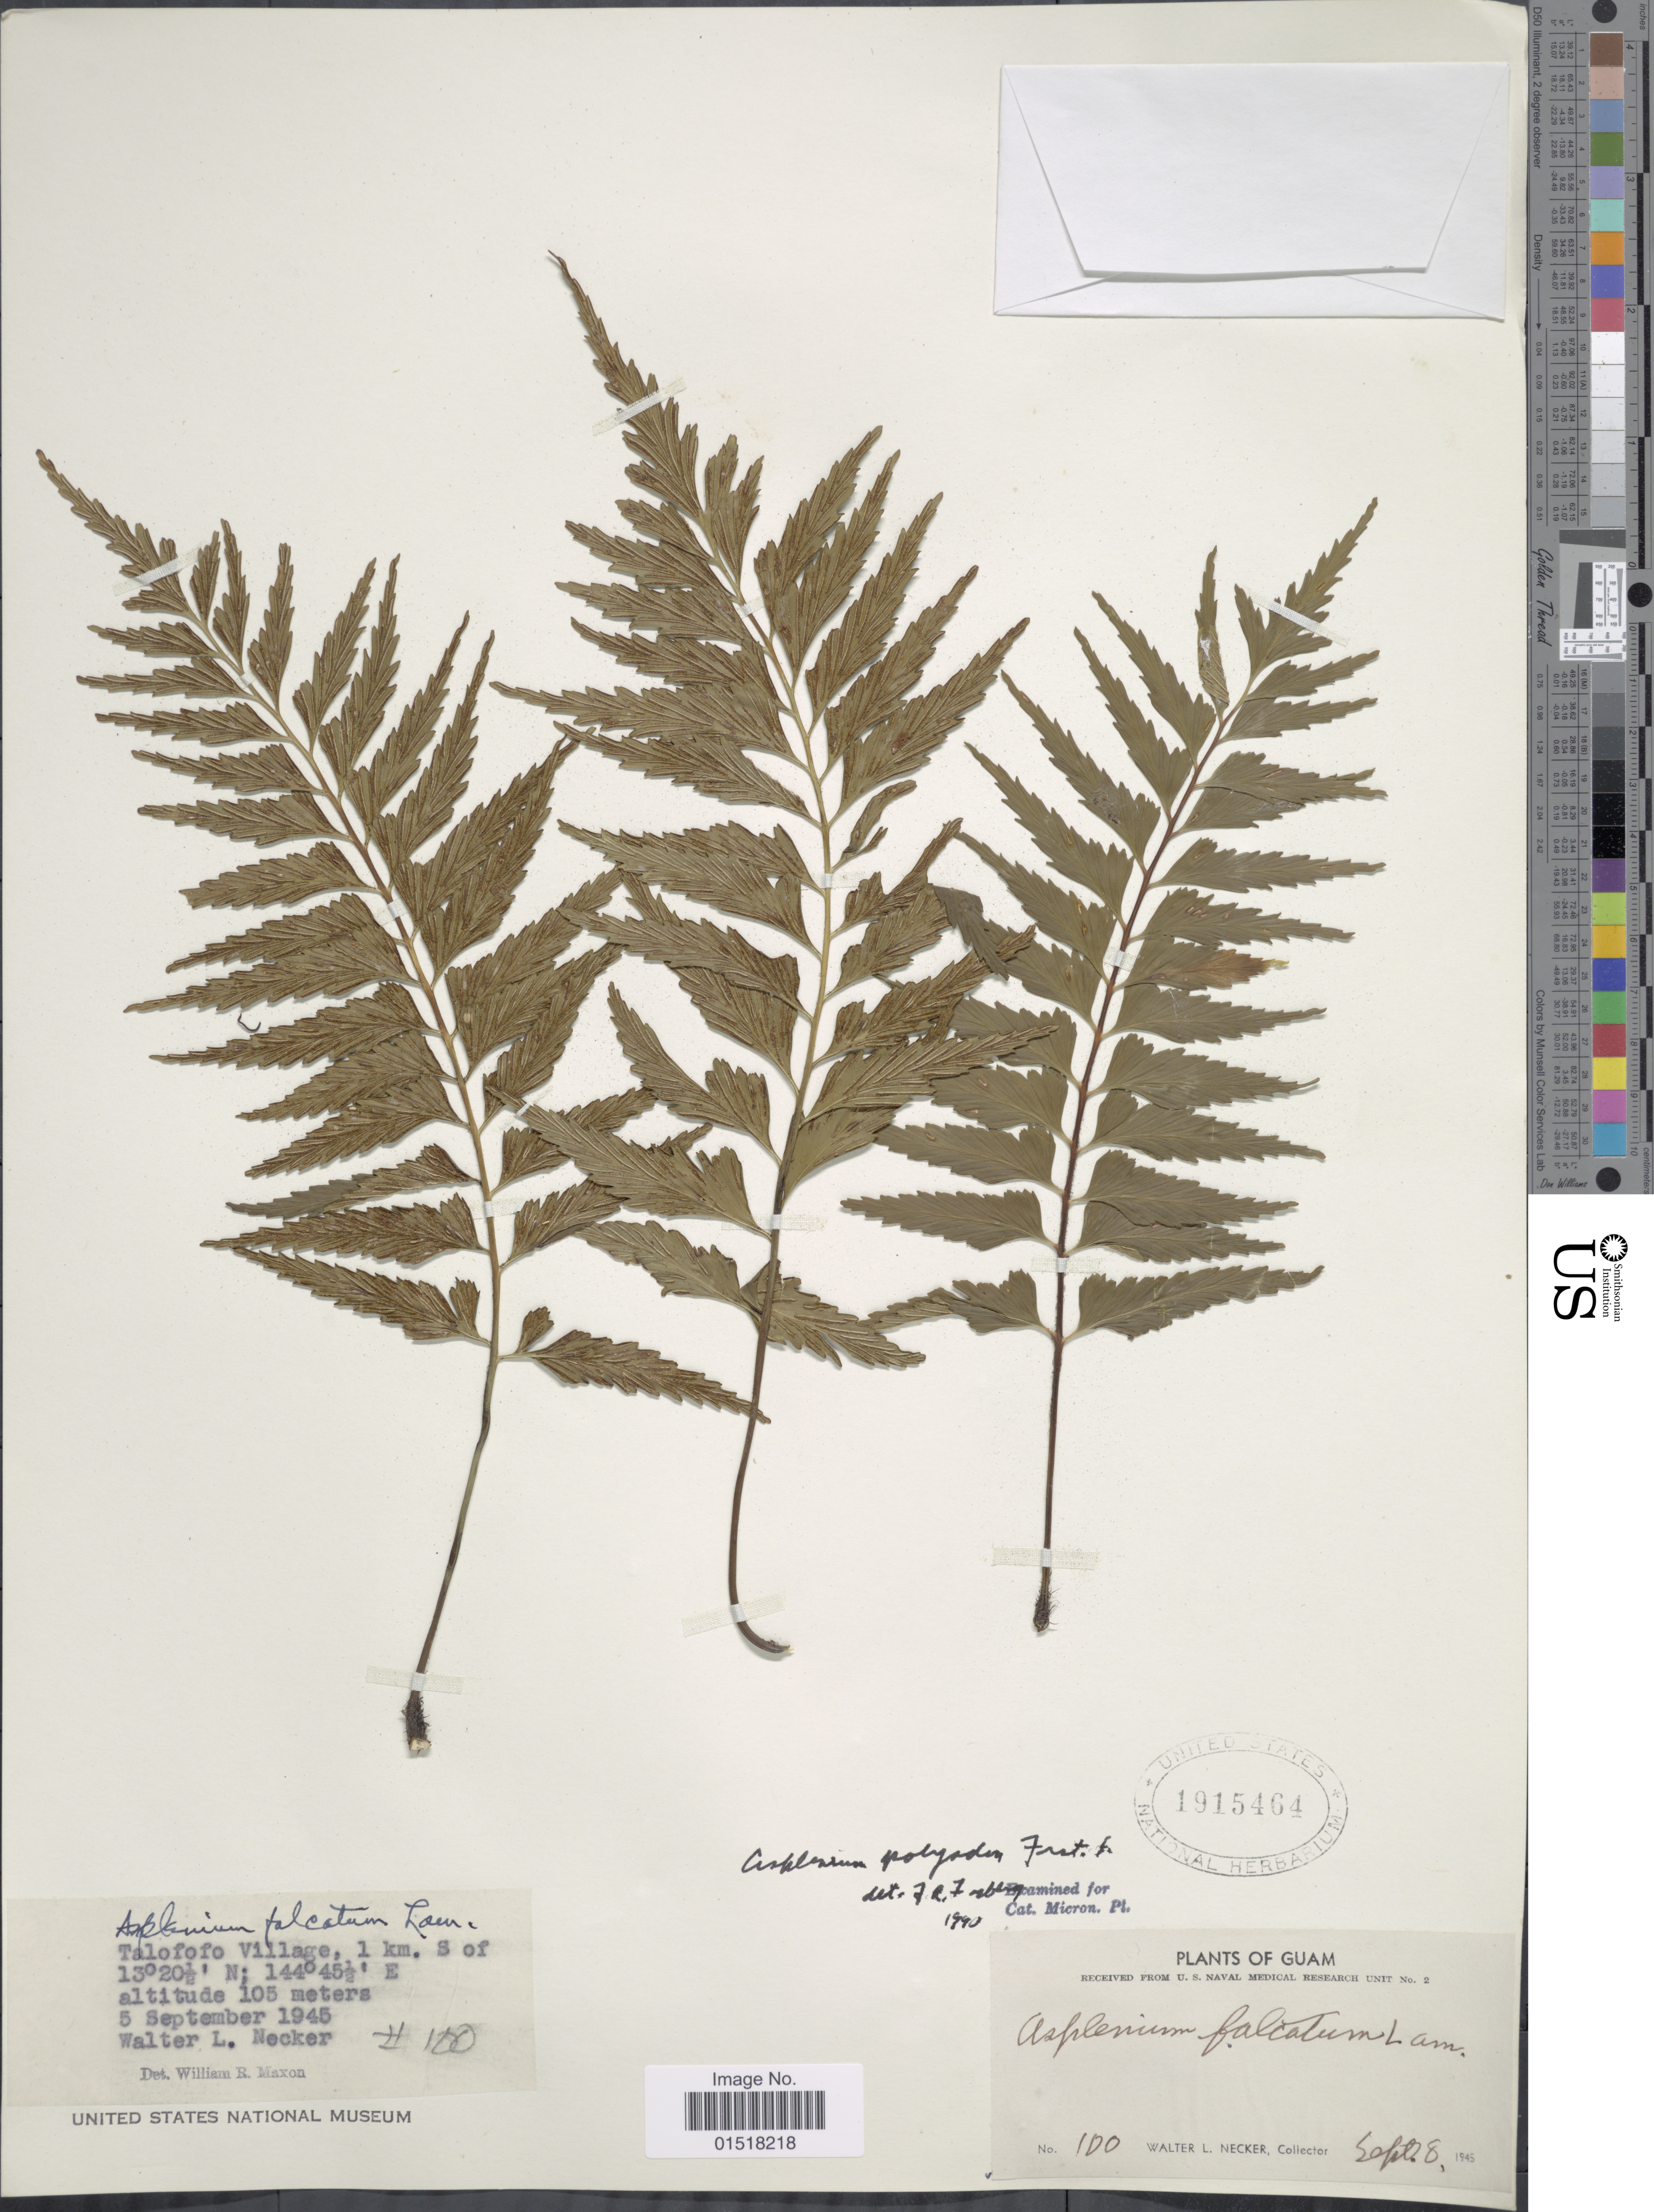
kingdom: Plantae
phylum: Tracheophyta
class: Polypodiopsida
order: Polypodiales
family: Aspleniaceae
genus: Asplenium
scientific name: Asplenium polyodon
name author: G. Forst.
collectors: W. L. Necker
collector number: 100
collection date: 1945-09-08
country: Guam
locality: Talofofo Village, 1 km. S of.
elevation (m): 105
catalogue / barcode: US 1915464